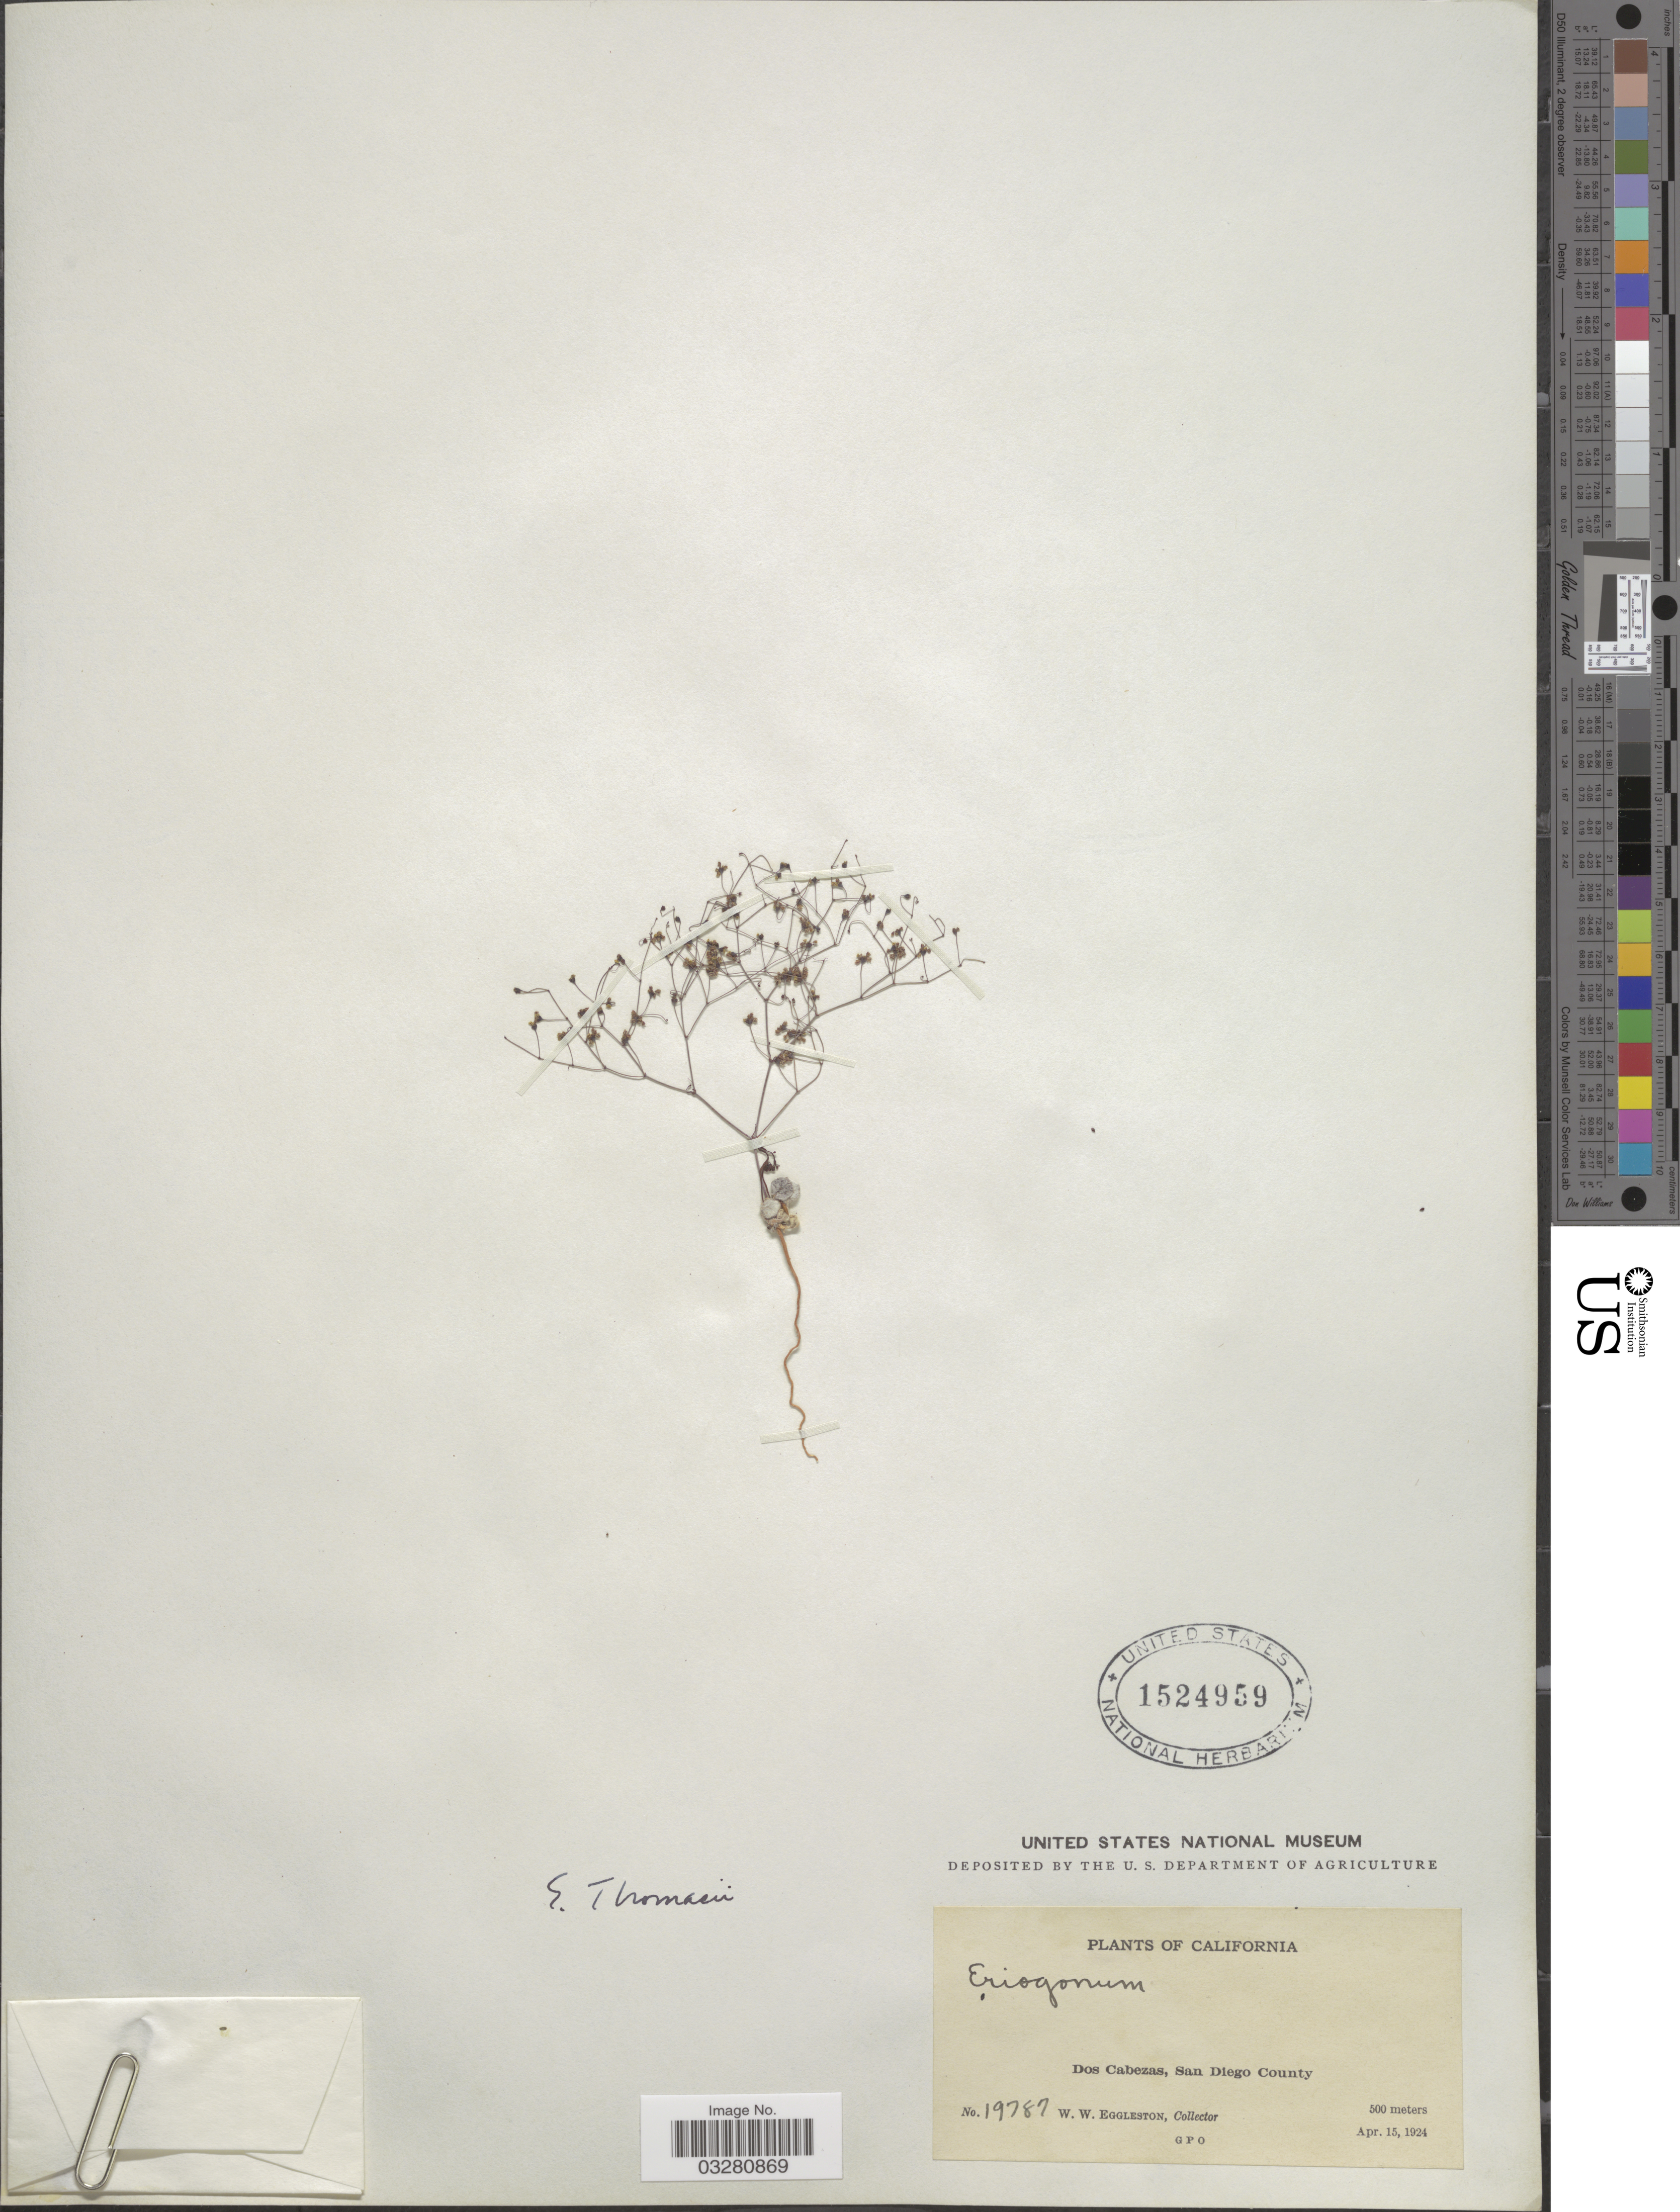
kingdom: Plantae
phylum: Tracheophyta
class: Magnoliopsida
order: Caryophyllales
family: Polygonaceae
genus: Eriogonum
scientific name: Eriogonum thomasii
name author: Torr.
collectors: W. W. Eggleston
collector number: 19787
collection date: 1924-04-15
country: United States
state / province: California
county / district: San Diego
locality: Dos Cabezas, San Diego County.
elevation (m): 500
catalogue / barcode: US 1524959